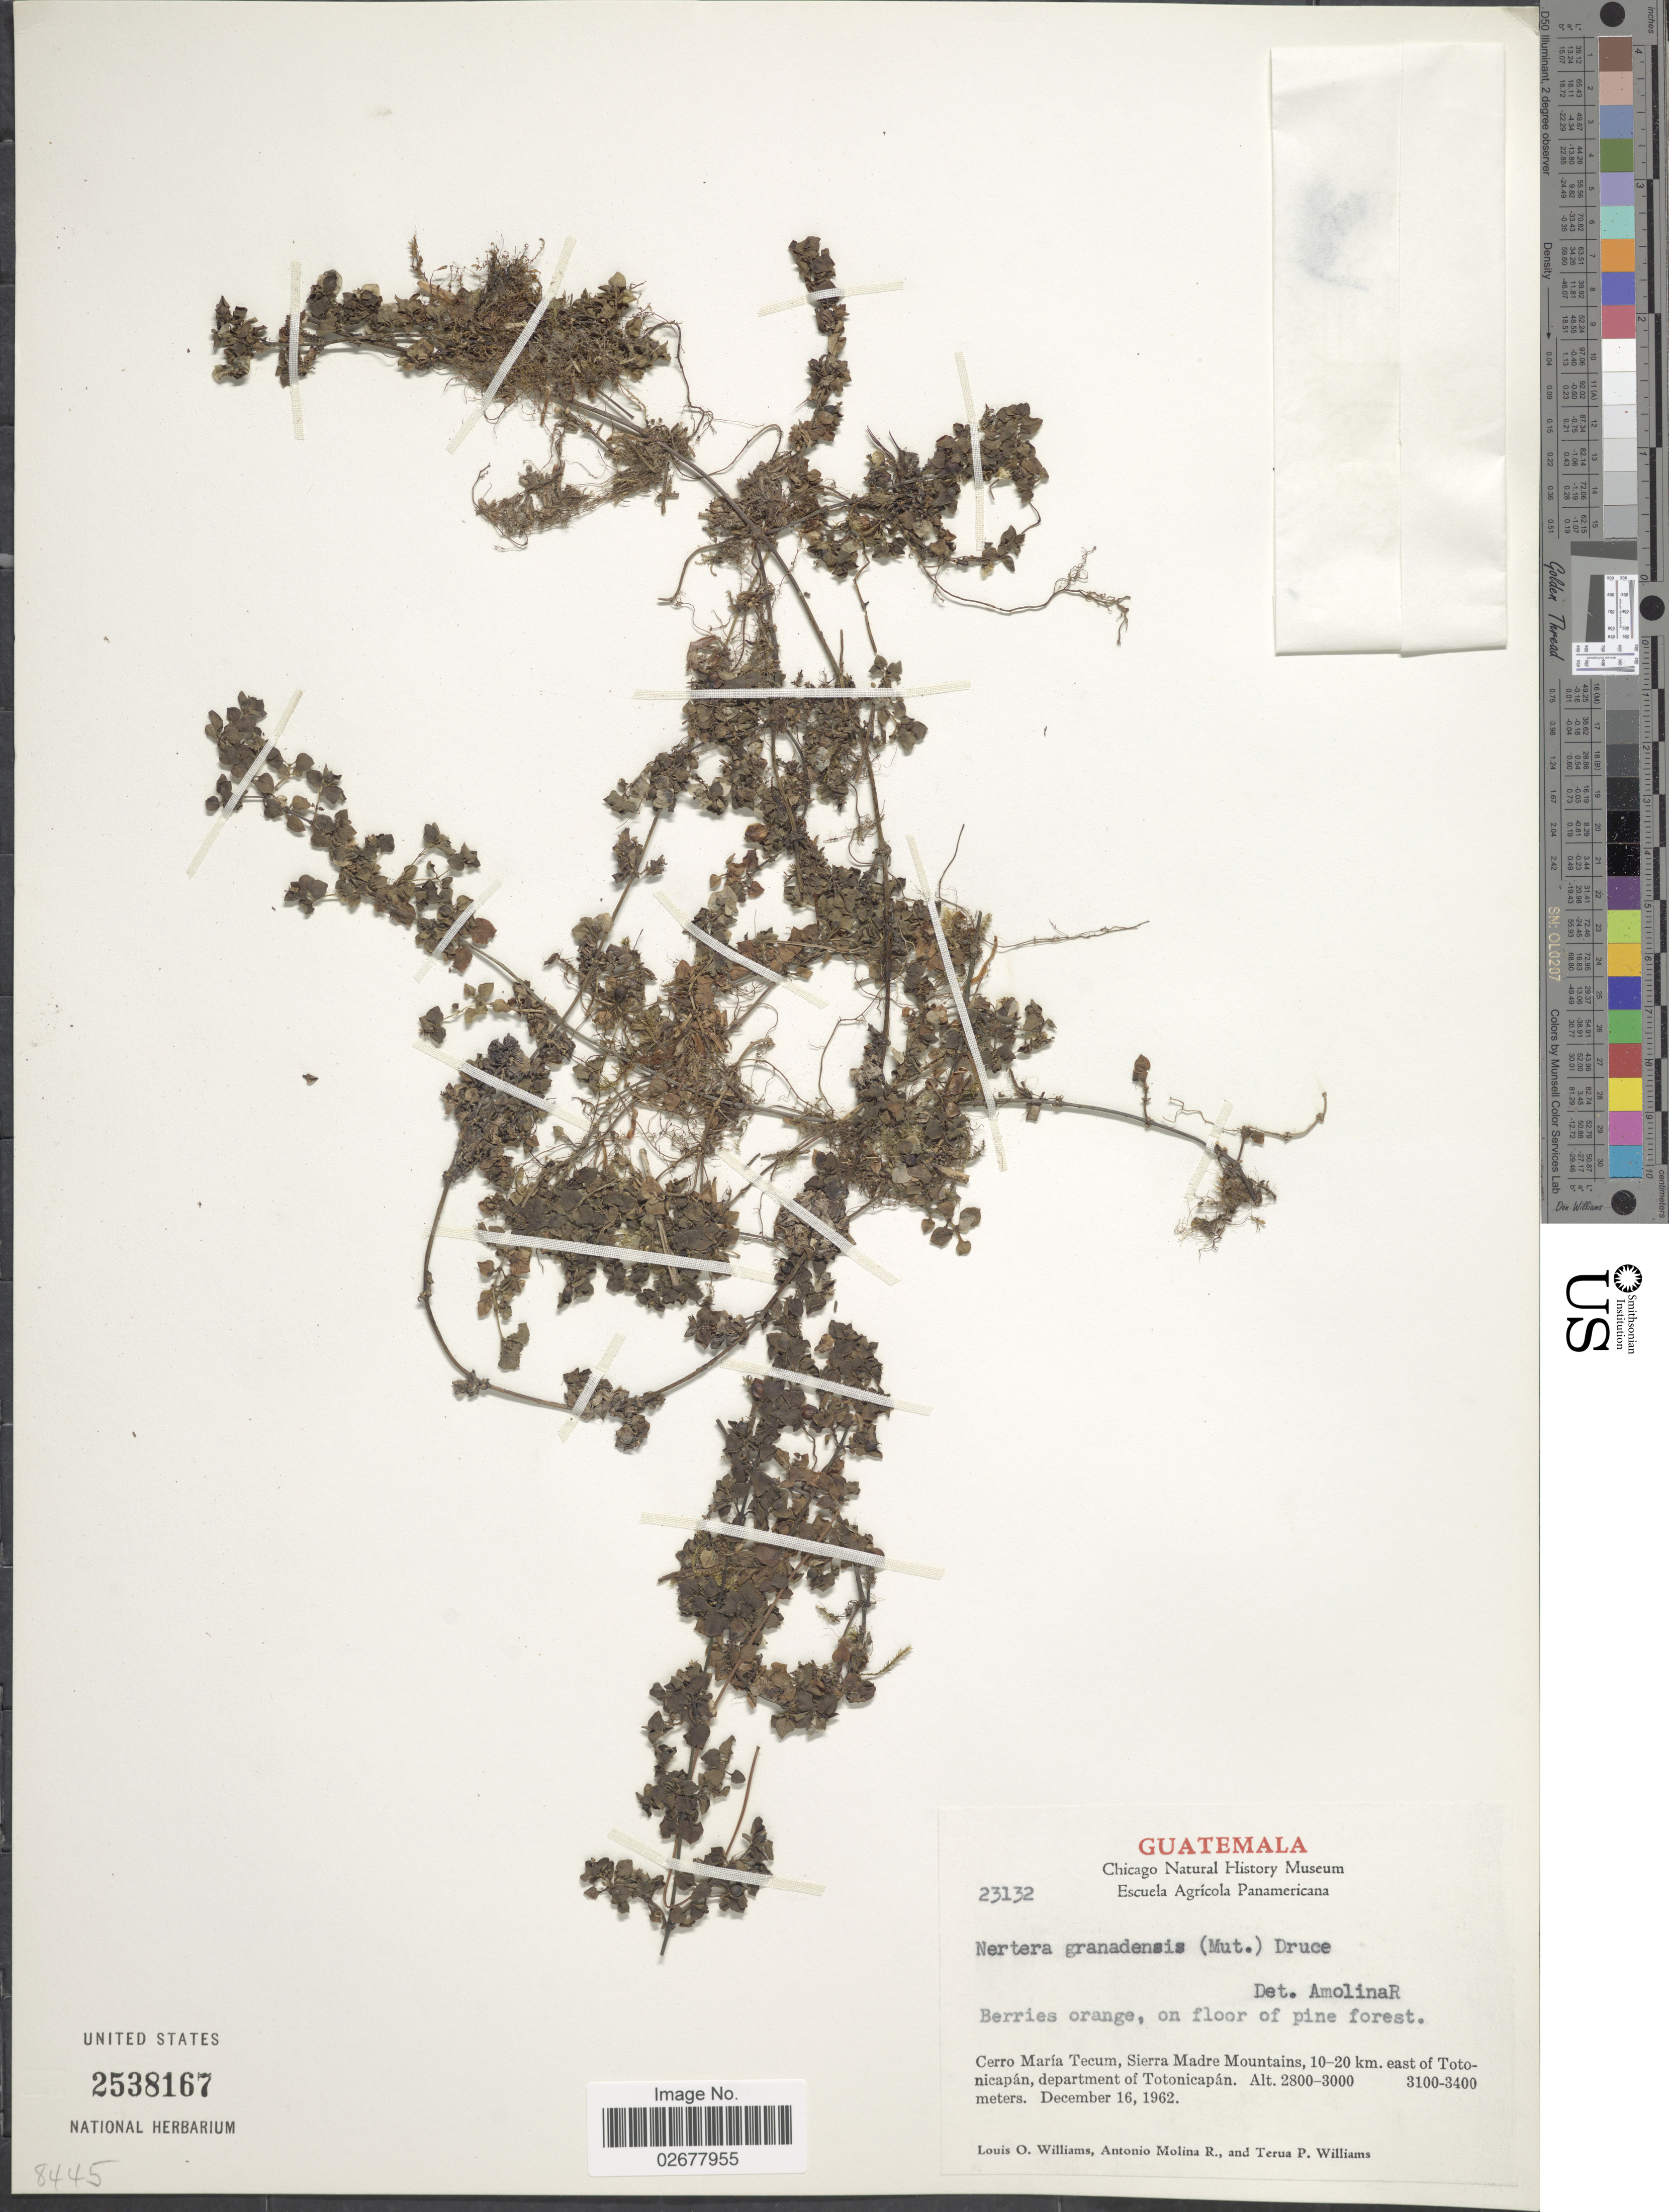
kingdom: Plantae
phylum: Tracheophyta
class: Magnoliopsida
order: Gentianales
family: Rubiaceae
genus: Nertera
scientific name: Nertera depressa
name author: Banks & Sol. ex Gaertn.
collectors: L. O. Williams, A. Molina R. & T. P. Williams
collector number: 23132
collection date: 1962-12-16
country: Guatemala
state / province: Totonicapan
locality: On floor of pine forest, Cerro María Tecum, Sierra Madre Mountains, 10-20 km east of Totonicapán, department of Totonicapán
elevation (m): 2800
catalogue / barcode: US 2538167